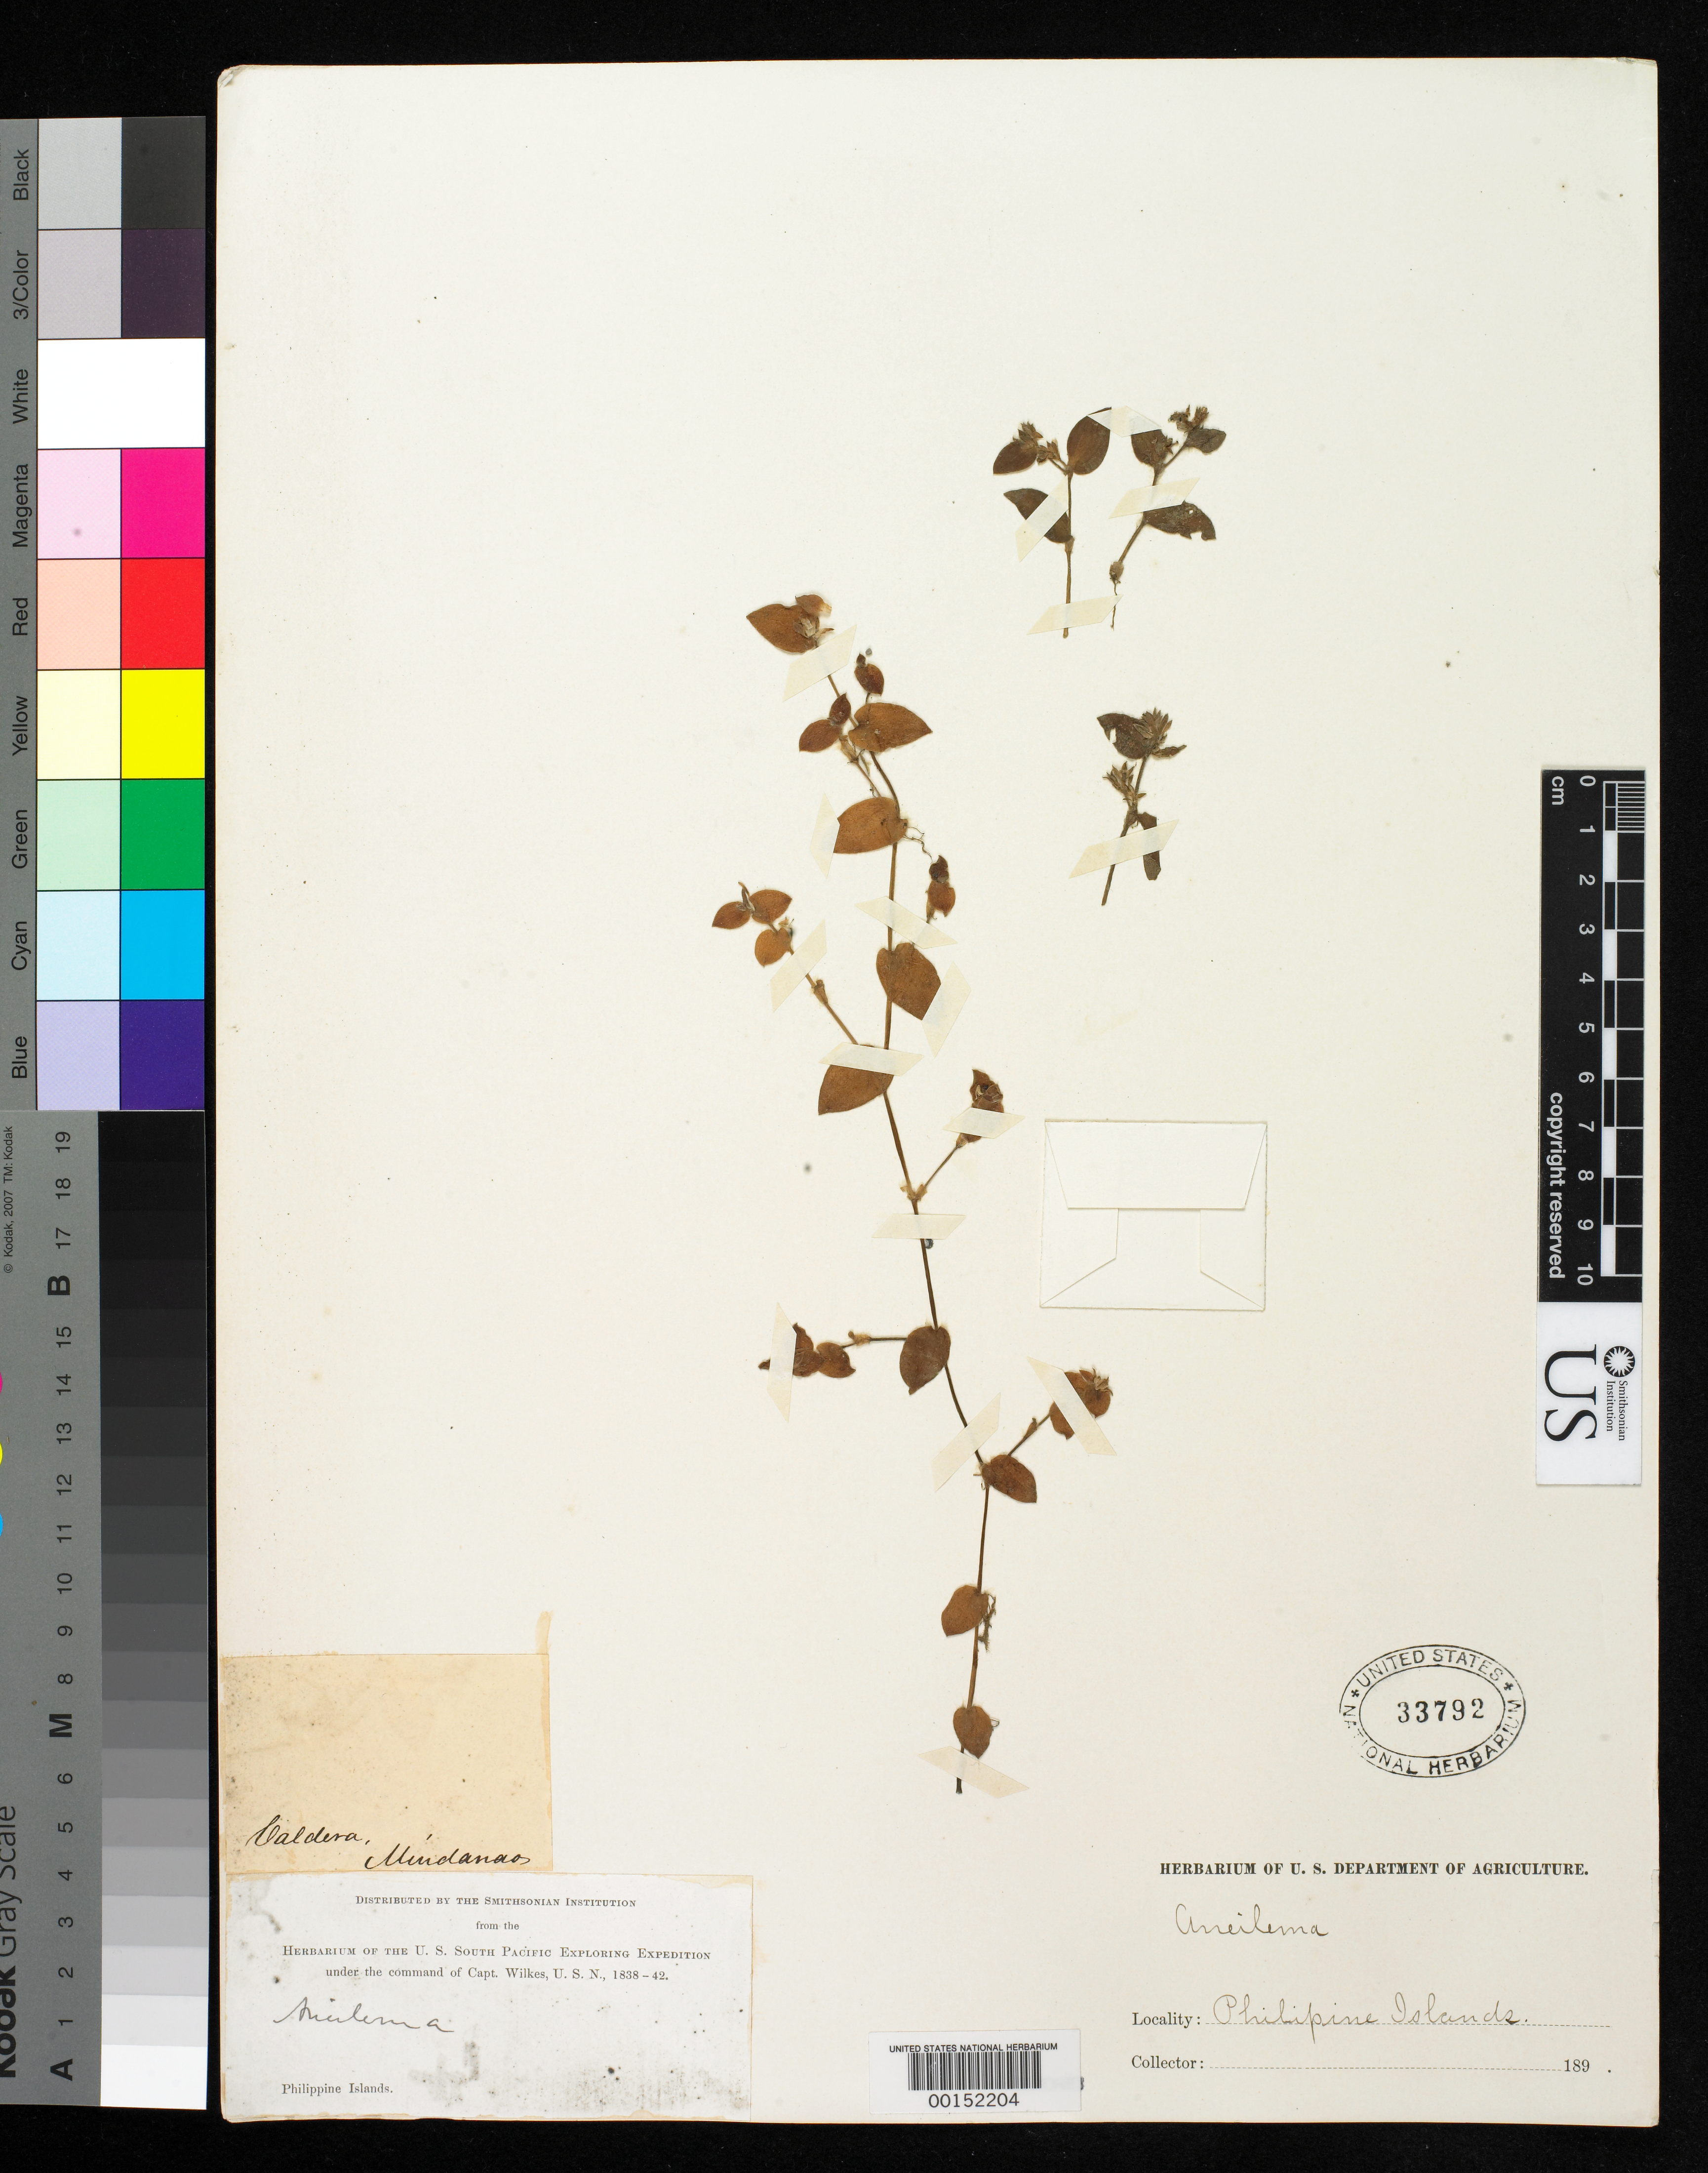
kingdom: Plantae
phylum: Tracheophyta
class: Liliopsida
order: Commelinales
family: Commelinaceae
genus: Belosynapsis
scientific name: Belosynapsis ciliata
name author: (Blume) R.S. Rao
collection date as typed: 1838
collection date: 1838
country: Philippines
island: Mindanao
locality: Caldera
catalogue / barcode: US 33792